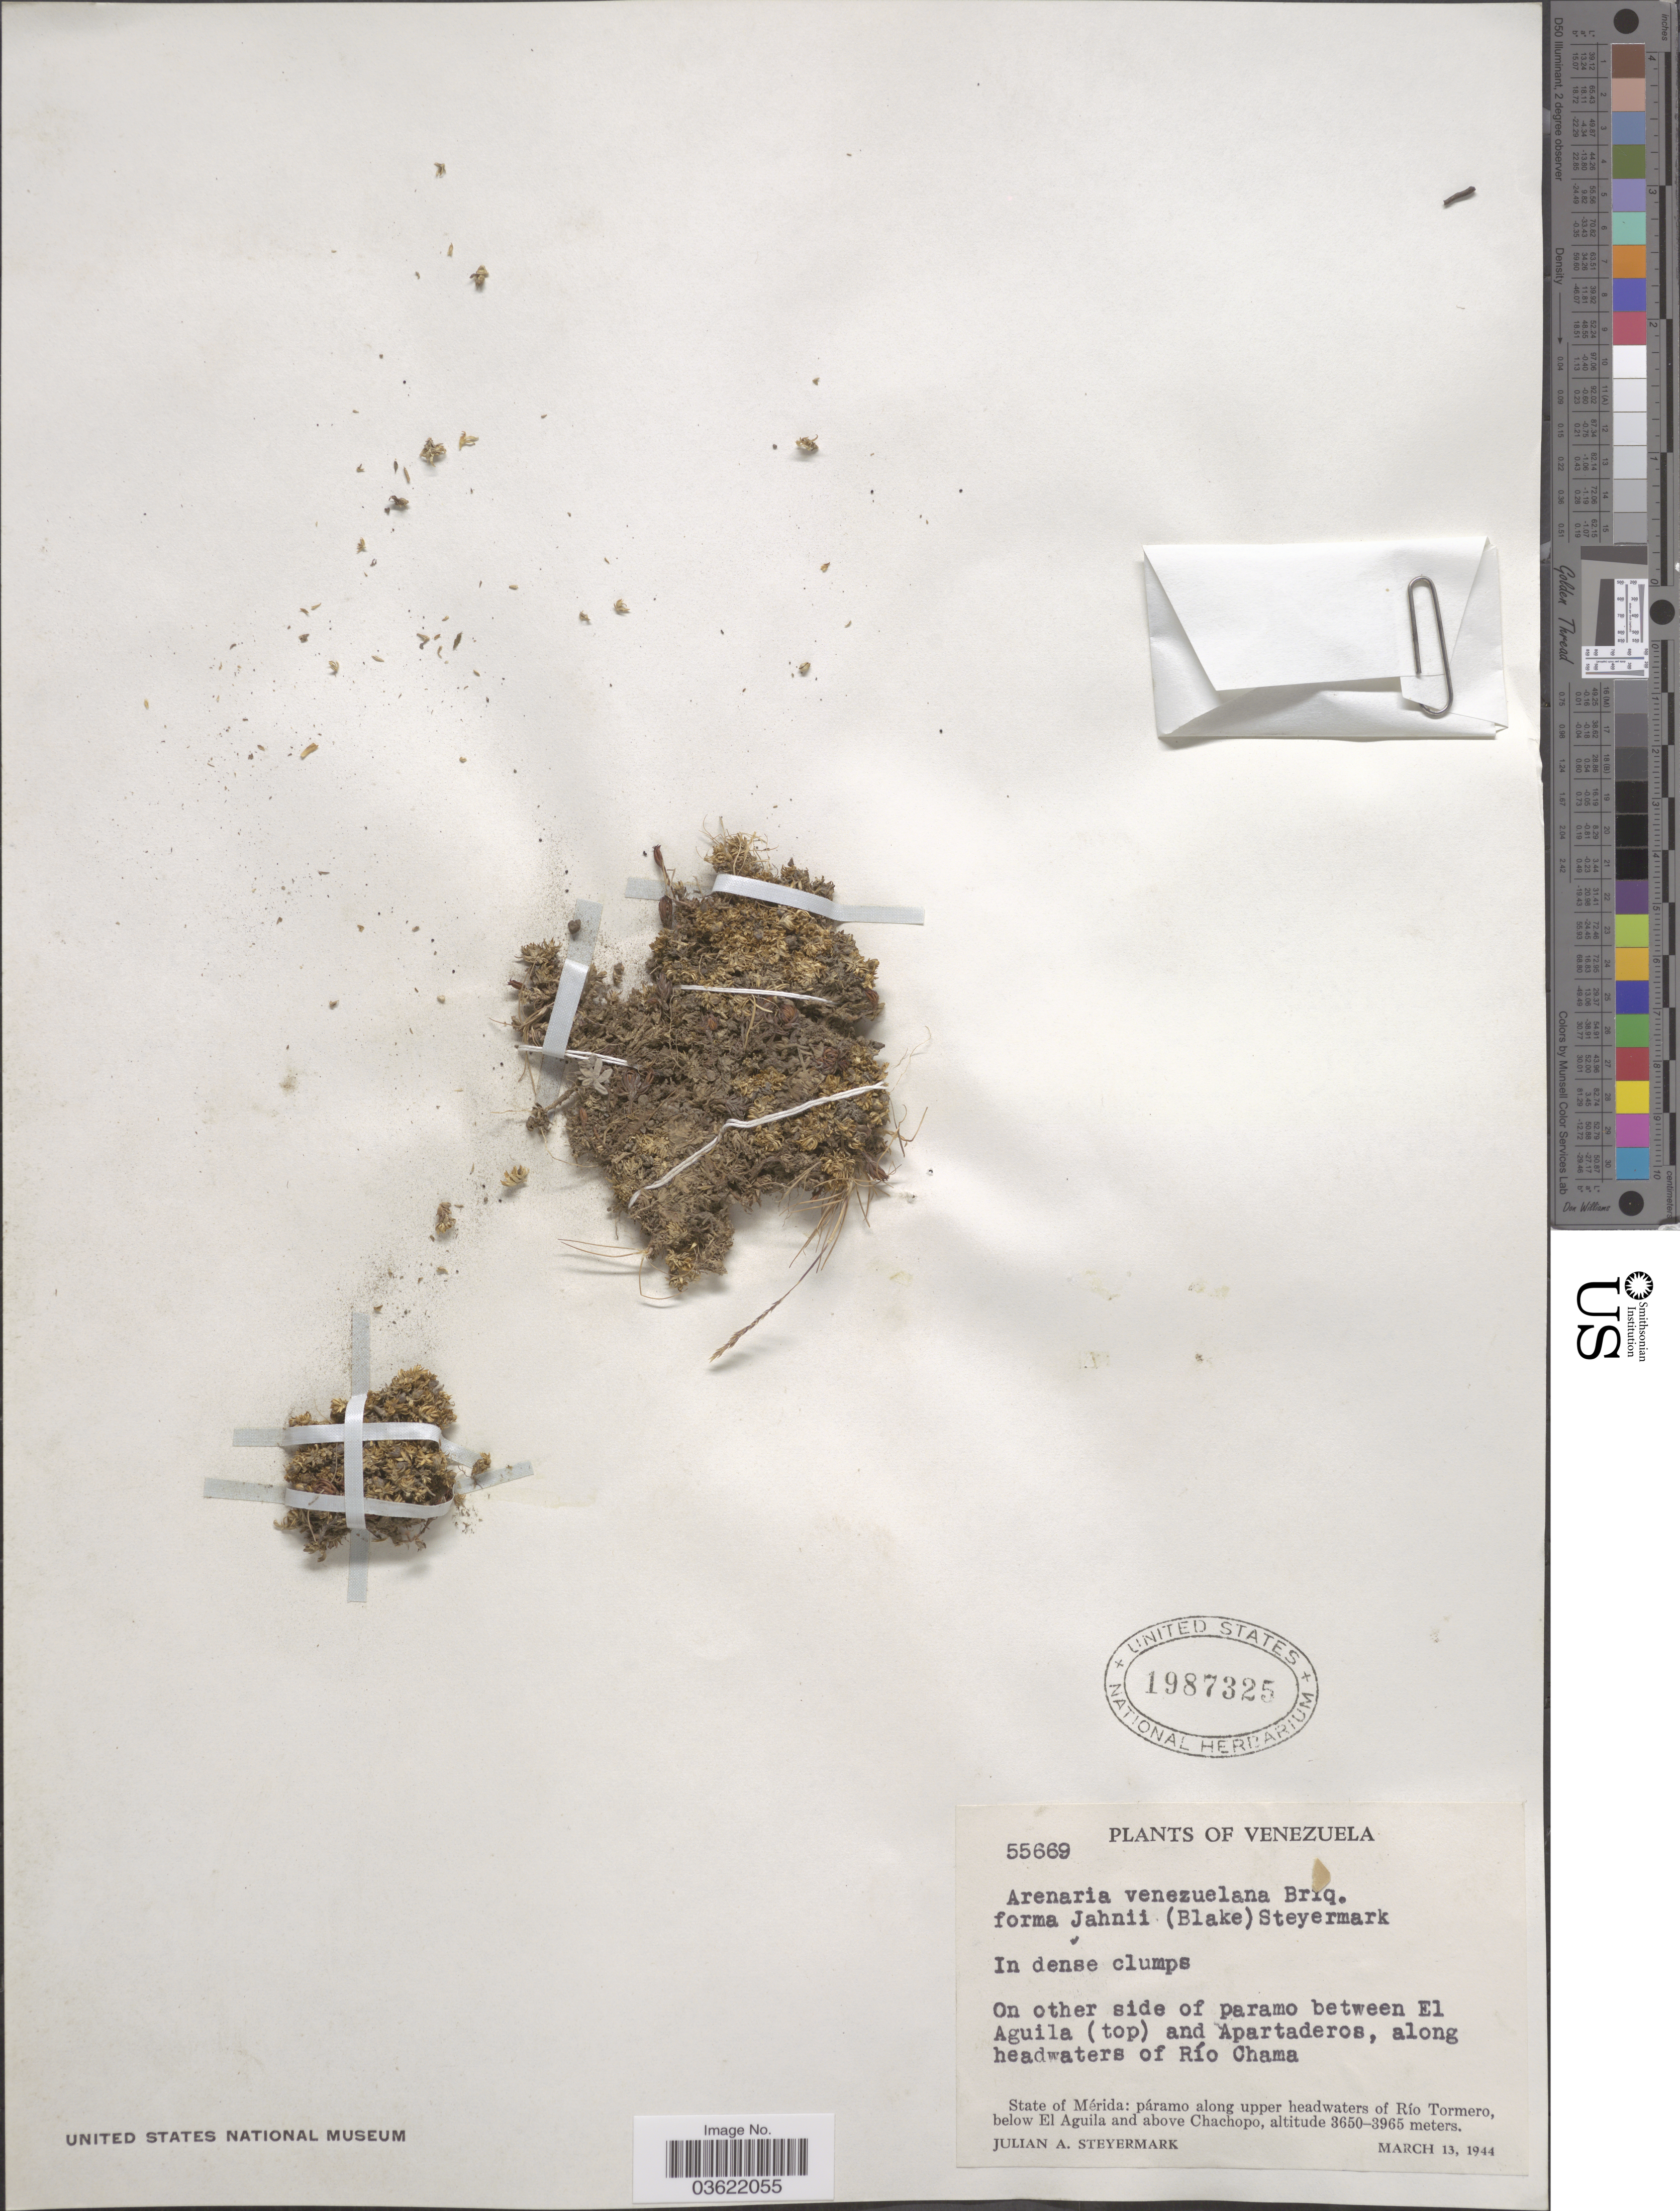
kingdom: Plantae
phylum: Tracheophyta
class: Magnoliopsida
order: Caryophyllales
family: Caryophyllaceae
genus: Arenaria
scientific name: Arenaria venezuelana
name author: Briq.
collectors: J. Steyermark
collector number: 55669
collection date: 1944-03-13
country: Venezuela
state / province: Mérida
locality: On other side of paramo between El Aguila (top) and Apartaderos, along headwaters of Río Chama. Páramo along upper headwaters of Río Tormero, below El Aguila and above Chachopo.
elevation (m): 3650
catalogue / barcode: US 1987325